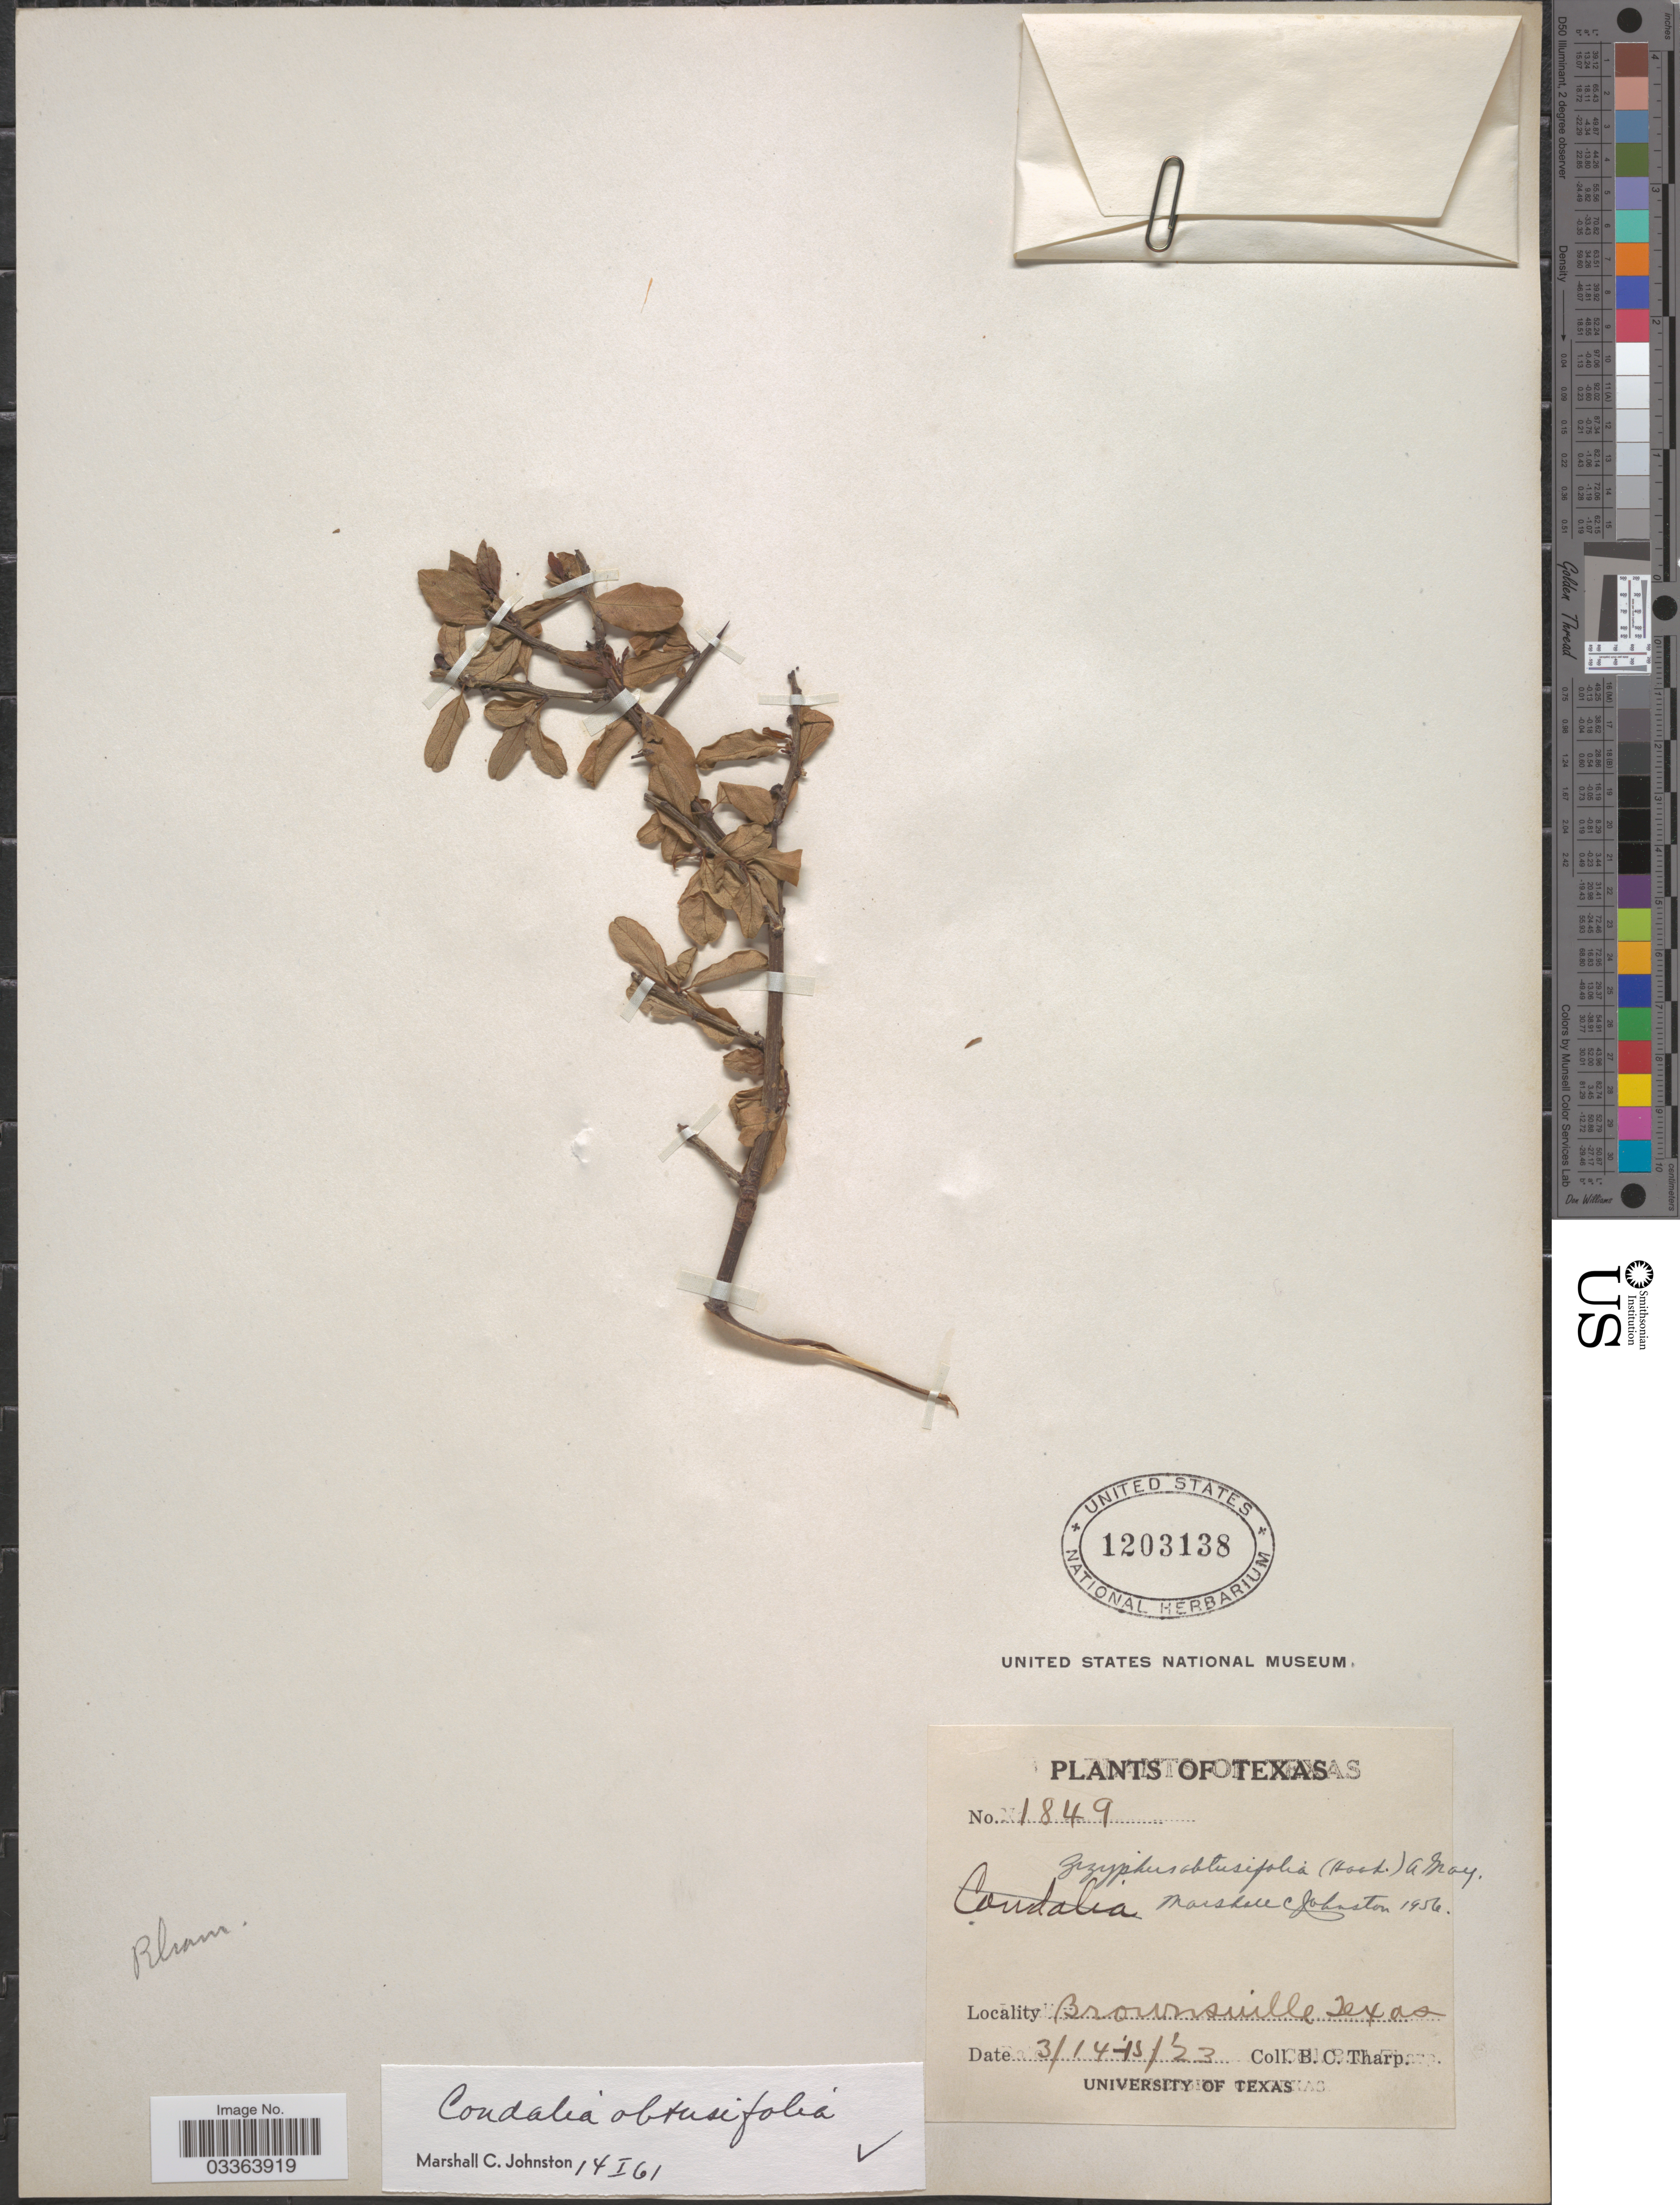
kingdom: Plantae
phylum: Tracheophyta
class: Magnoliopsida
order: Rosales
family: Rhamnaceae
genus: Sarcomphalus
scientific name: Sarcomphalus obtusifolius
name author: (Hook. ex Torr. & A. Gray) Hauenschild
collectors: B. C. Tharp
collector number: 1849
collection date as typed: Transcribed d/m/y: 14/3/23 to 15/3/23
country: United States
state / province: Texas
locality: Brownsville.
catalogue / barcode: US 1203138